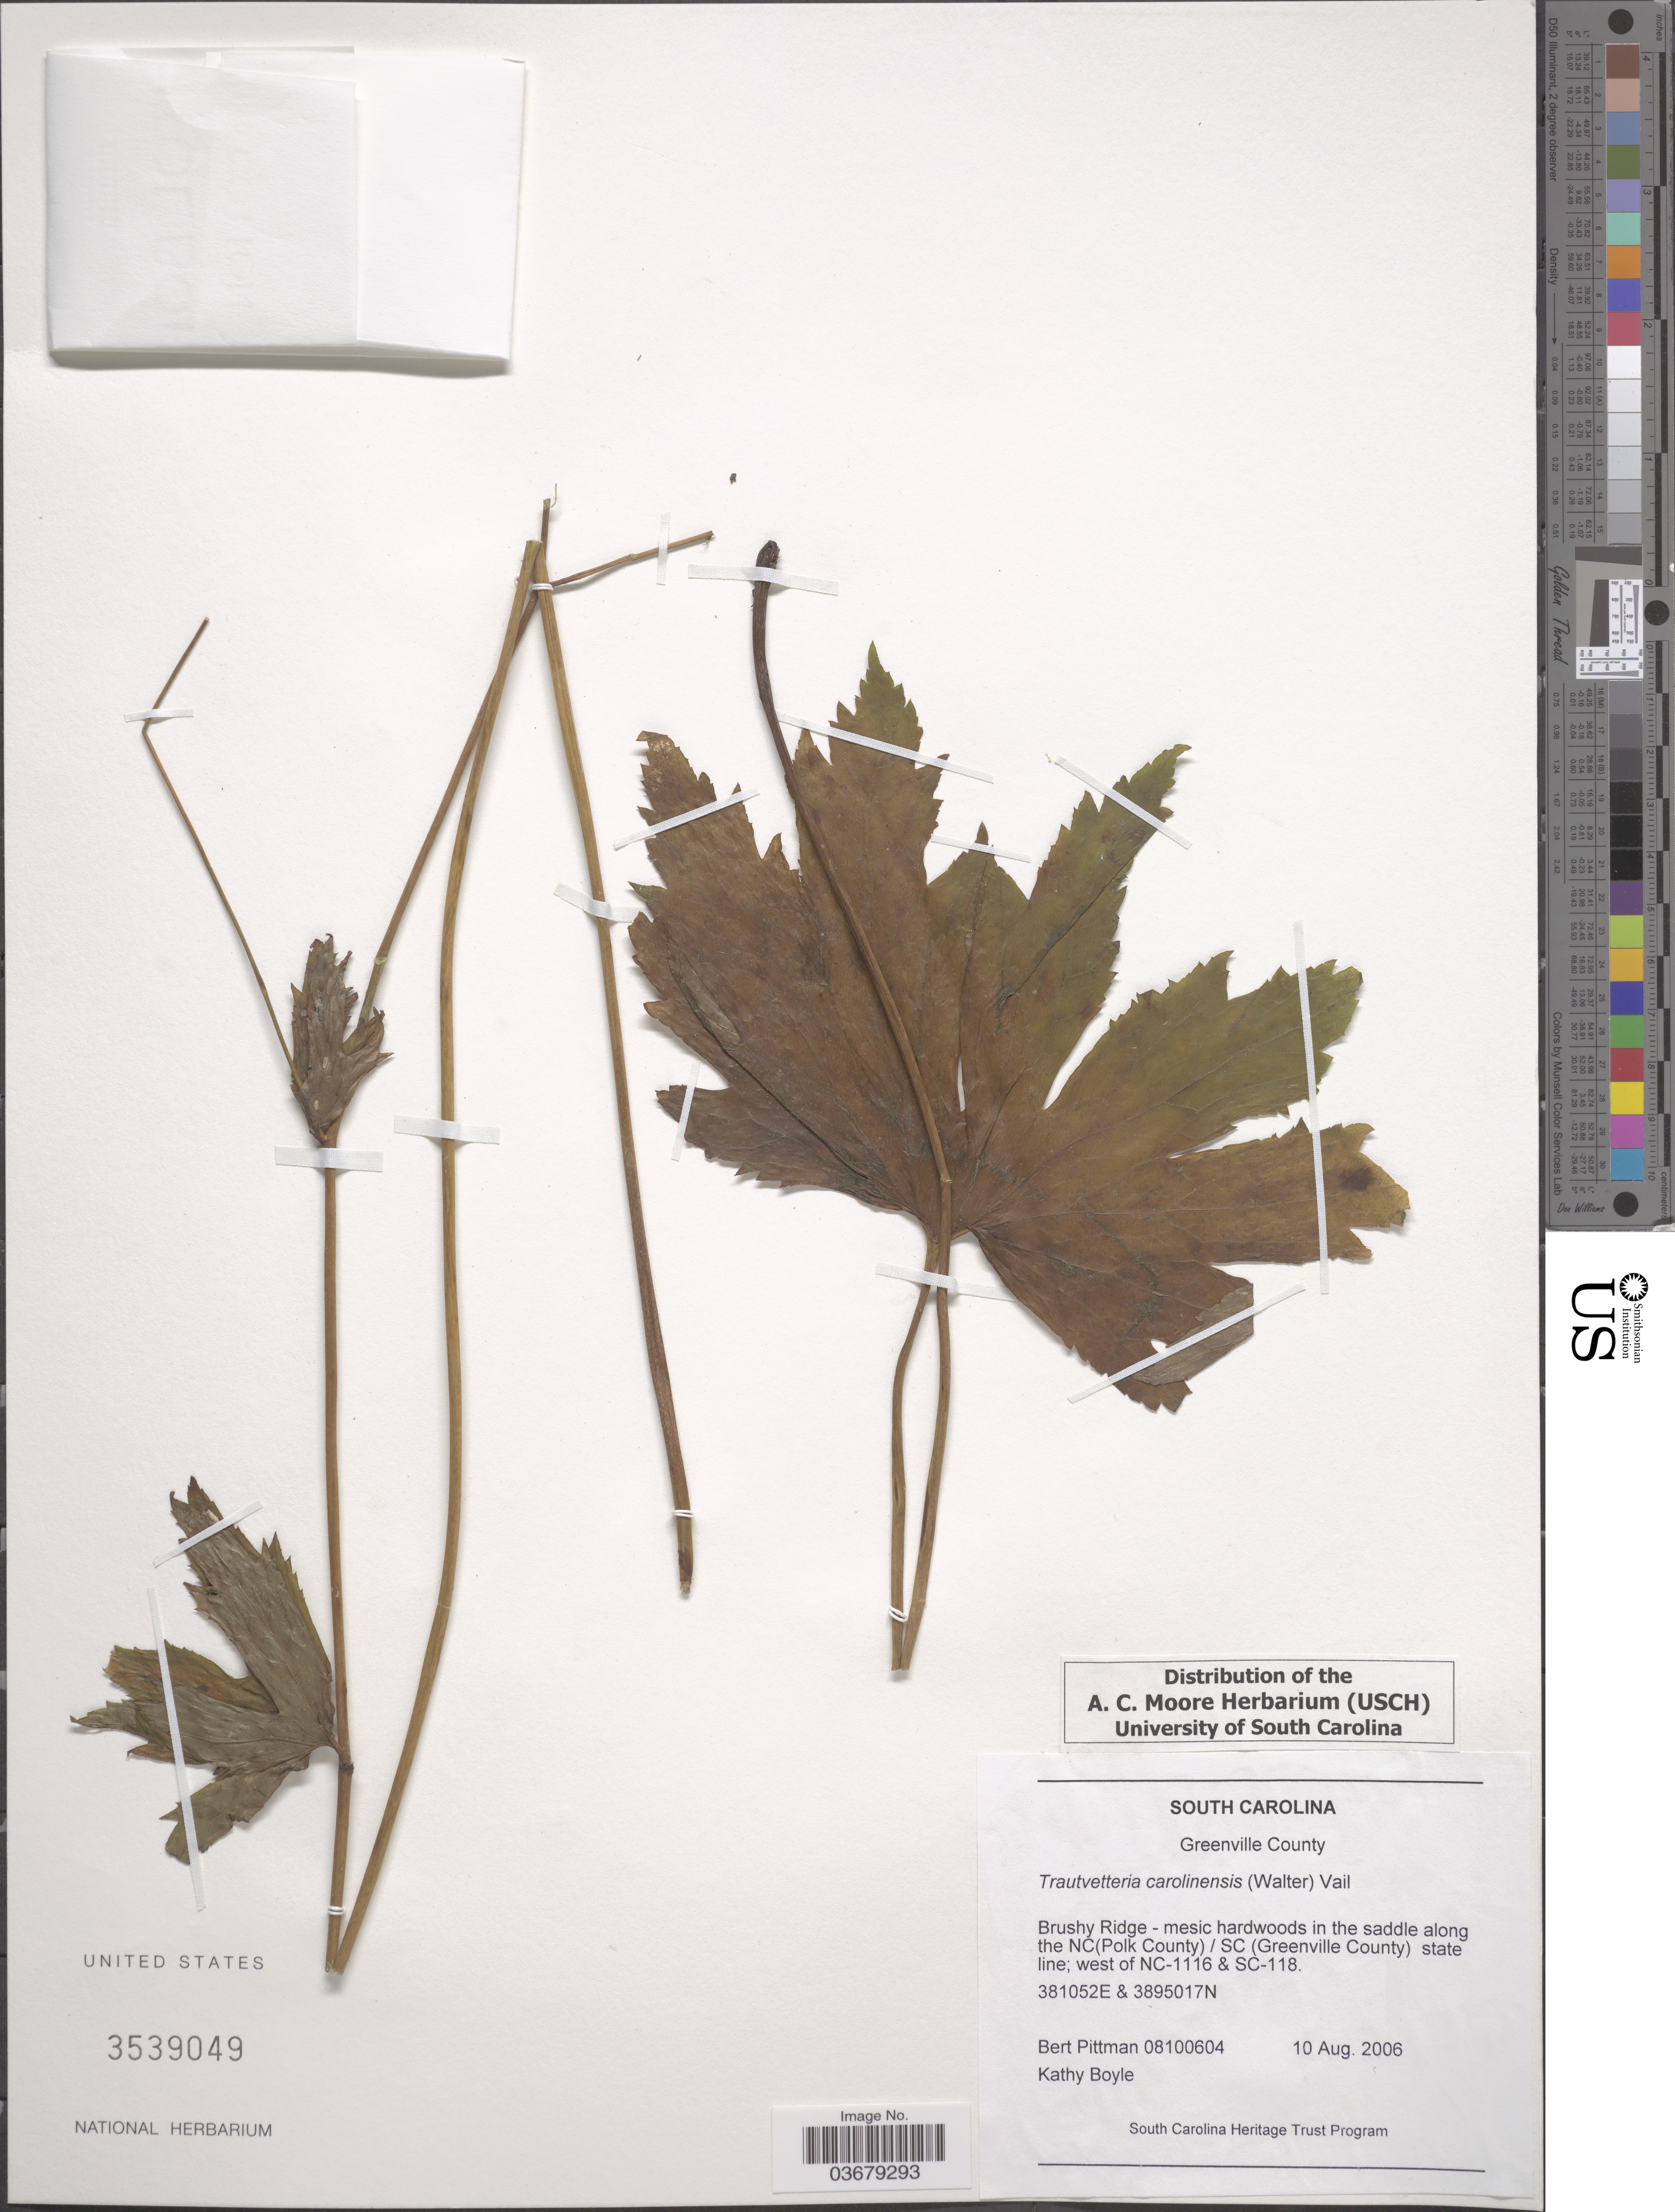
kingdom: Plantae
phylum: Tracheophyta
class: Magnoliopsida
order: Ranunculales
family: Ranunculaceae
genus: Trautvetteria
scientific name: Trautvetteria caroliniensis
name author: (Walter) Vail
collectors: B. Pittman & K. Boyle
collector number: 08100604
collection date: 2006-08-10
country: United States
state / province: South Carolina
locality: Greenville County. Brushy Ridge - mesic hardwoods in the saddle along the NC (Polk County) / SC (Greenville County) state line; west of NC-1116 & SC-118.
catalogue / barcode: US 3539049